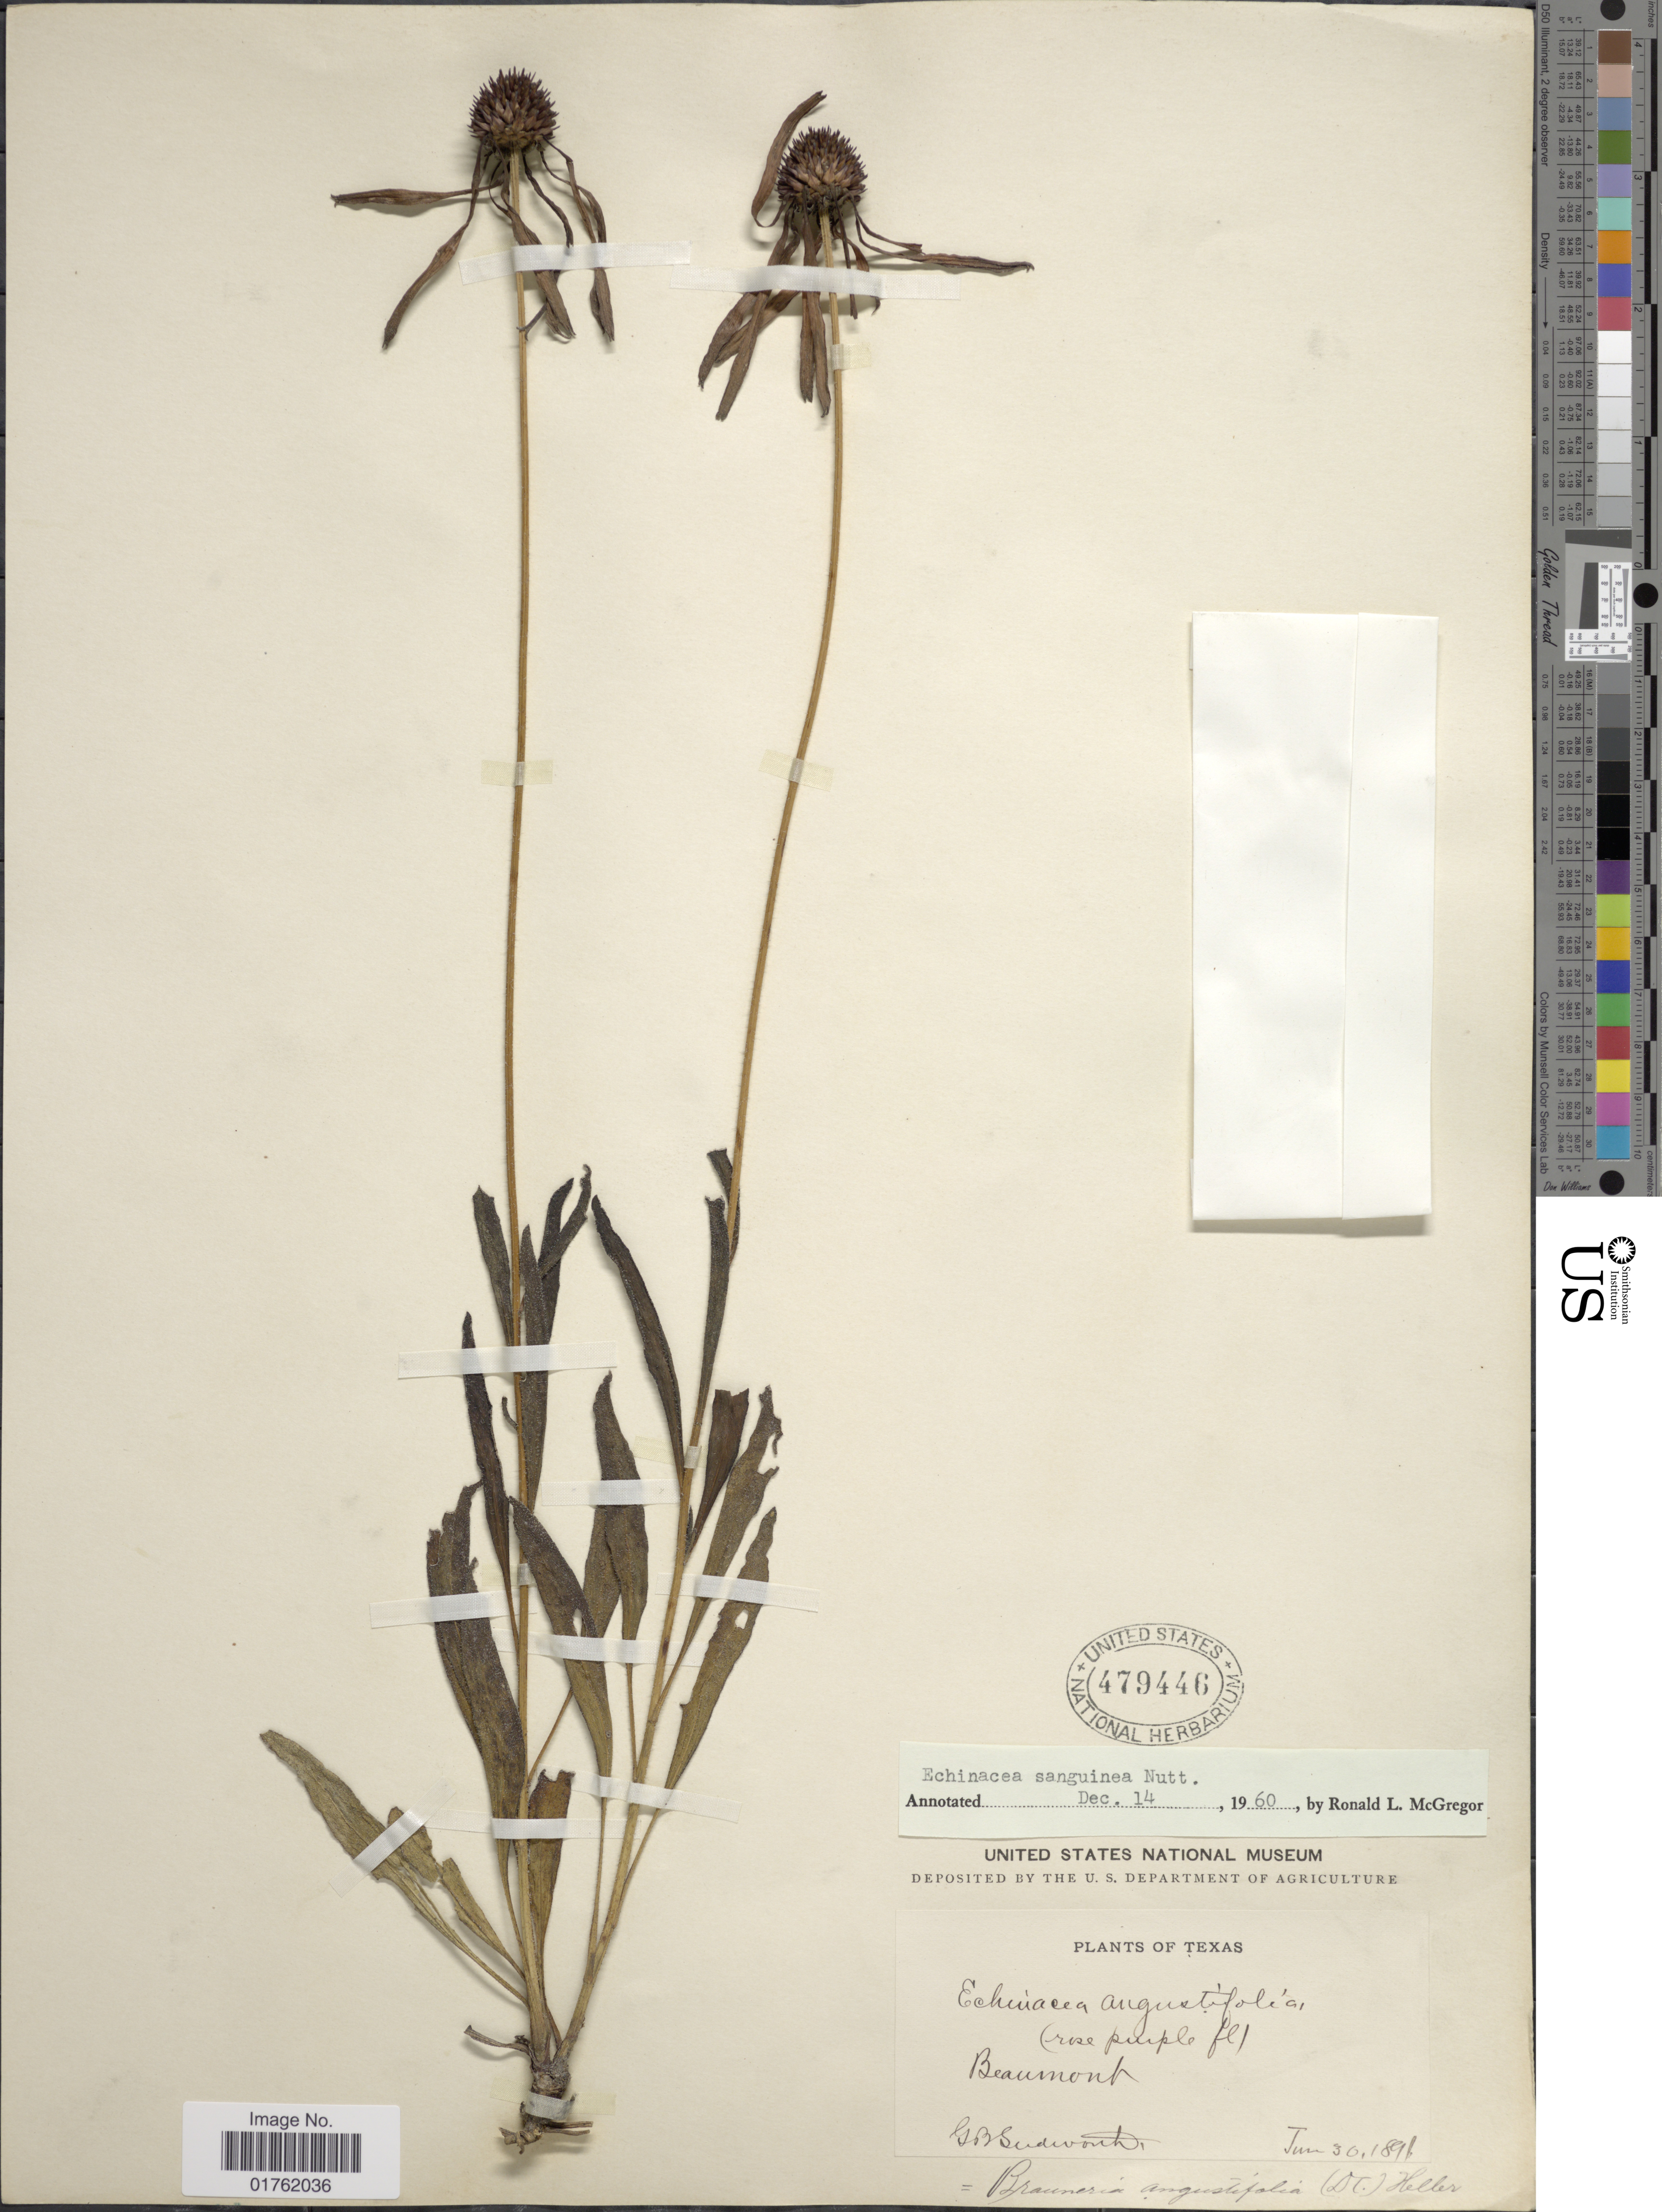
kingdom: Plantae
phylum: Tracheophyta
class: Magnoliopsida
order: Asterales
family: Asteraceae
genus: Echinacea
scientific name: Echinacea sanguinea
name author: Nutt.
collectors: G. B. Sudworth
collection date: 1891-06-30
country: United States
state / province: Texas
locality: Beaumont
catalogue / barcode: US 479446